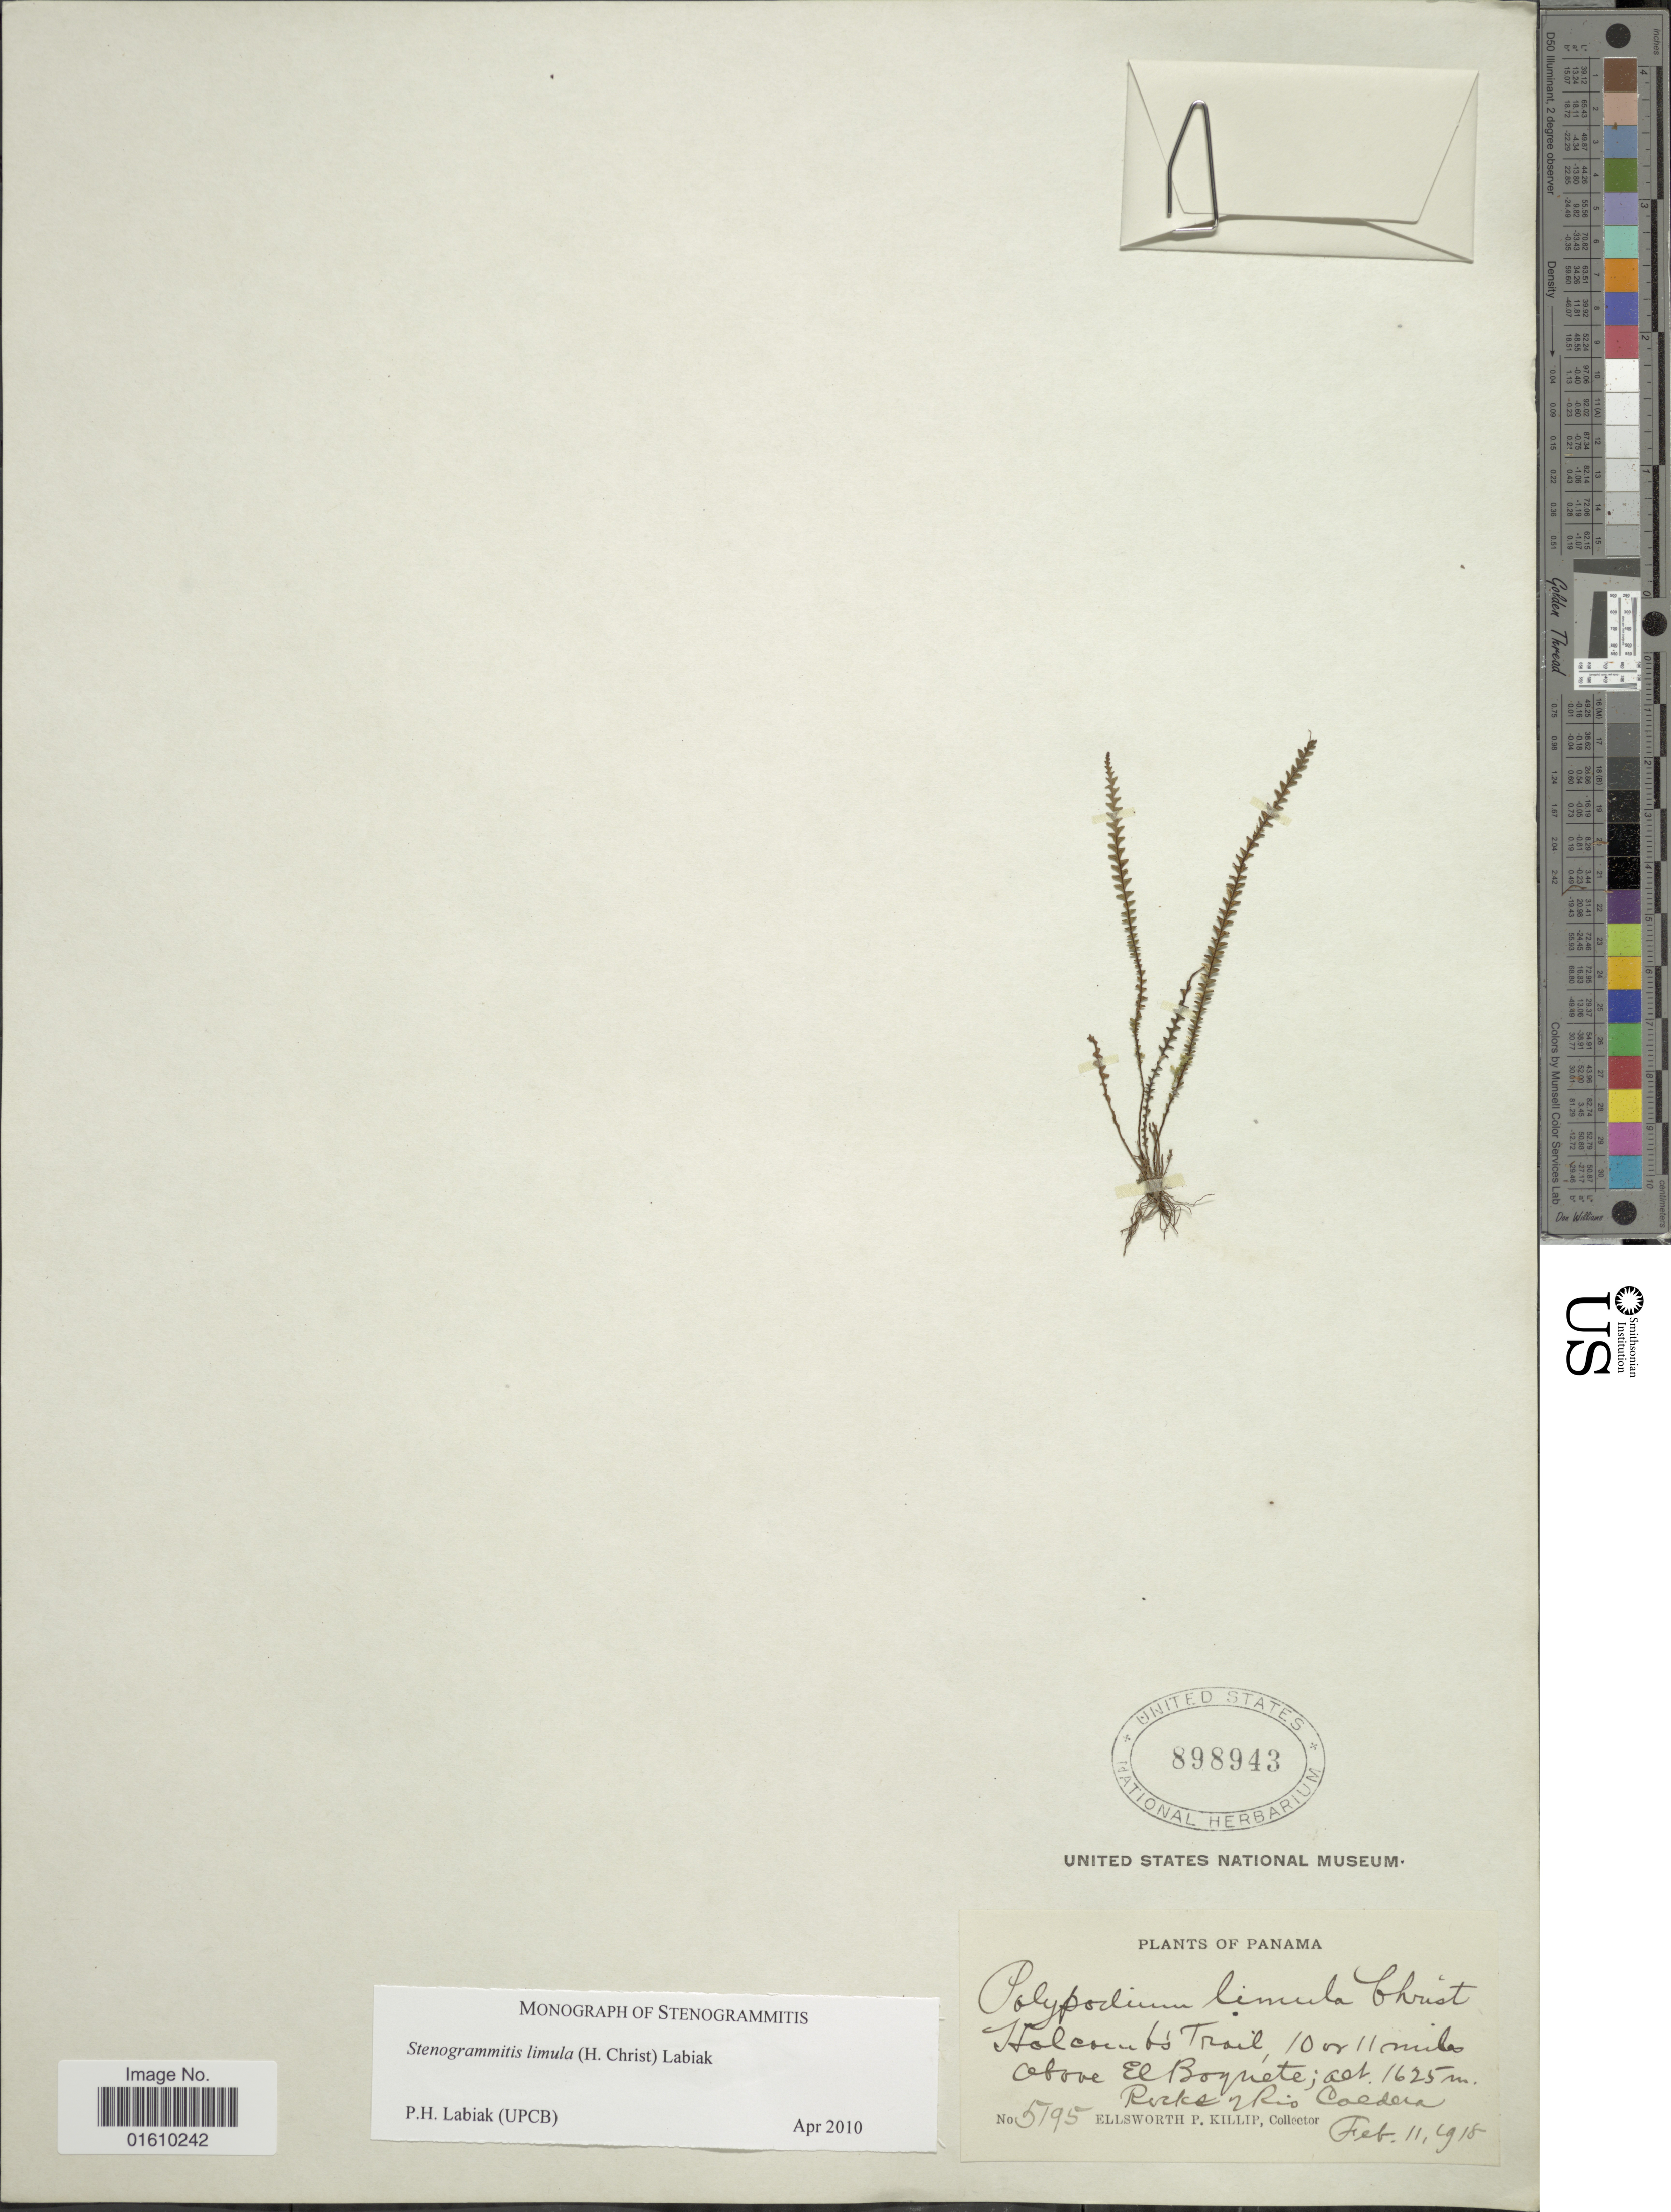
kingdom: Plantae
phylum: Tracheophyta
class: Polypodiopsida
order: Polypodiales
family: Polypodiaceae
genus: Stenogrammitis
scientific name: Stenogrammitis limula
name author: (Christ) Labiak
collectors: E. P. Killip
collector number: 5195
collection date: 1918-02-11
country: Panama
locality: Holcomb's Trail, 10 or 11 miles above El Boquete, Rocks of Rio Caldera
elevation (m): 1625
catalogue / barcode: US 898943